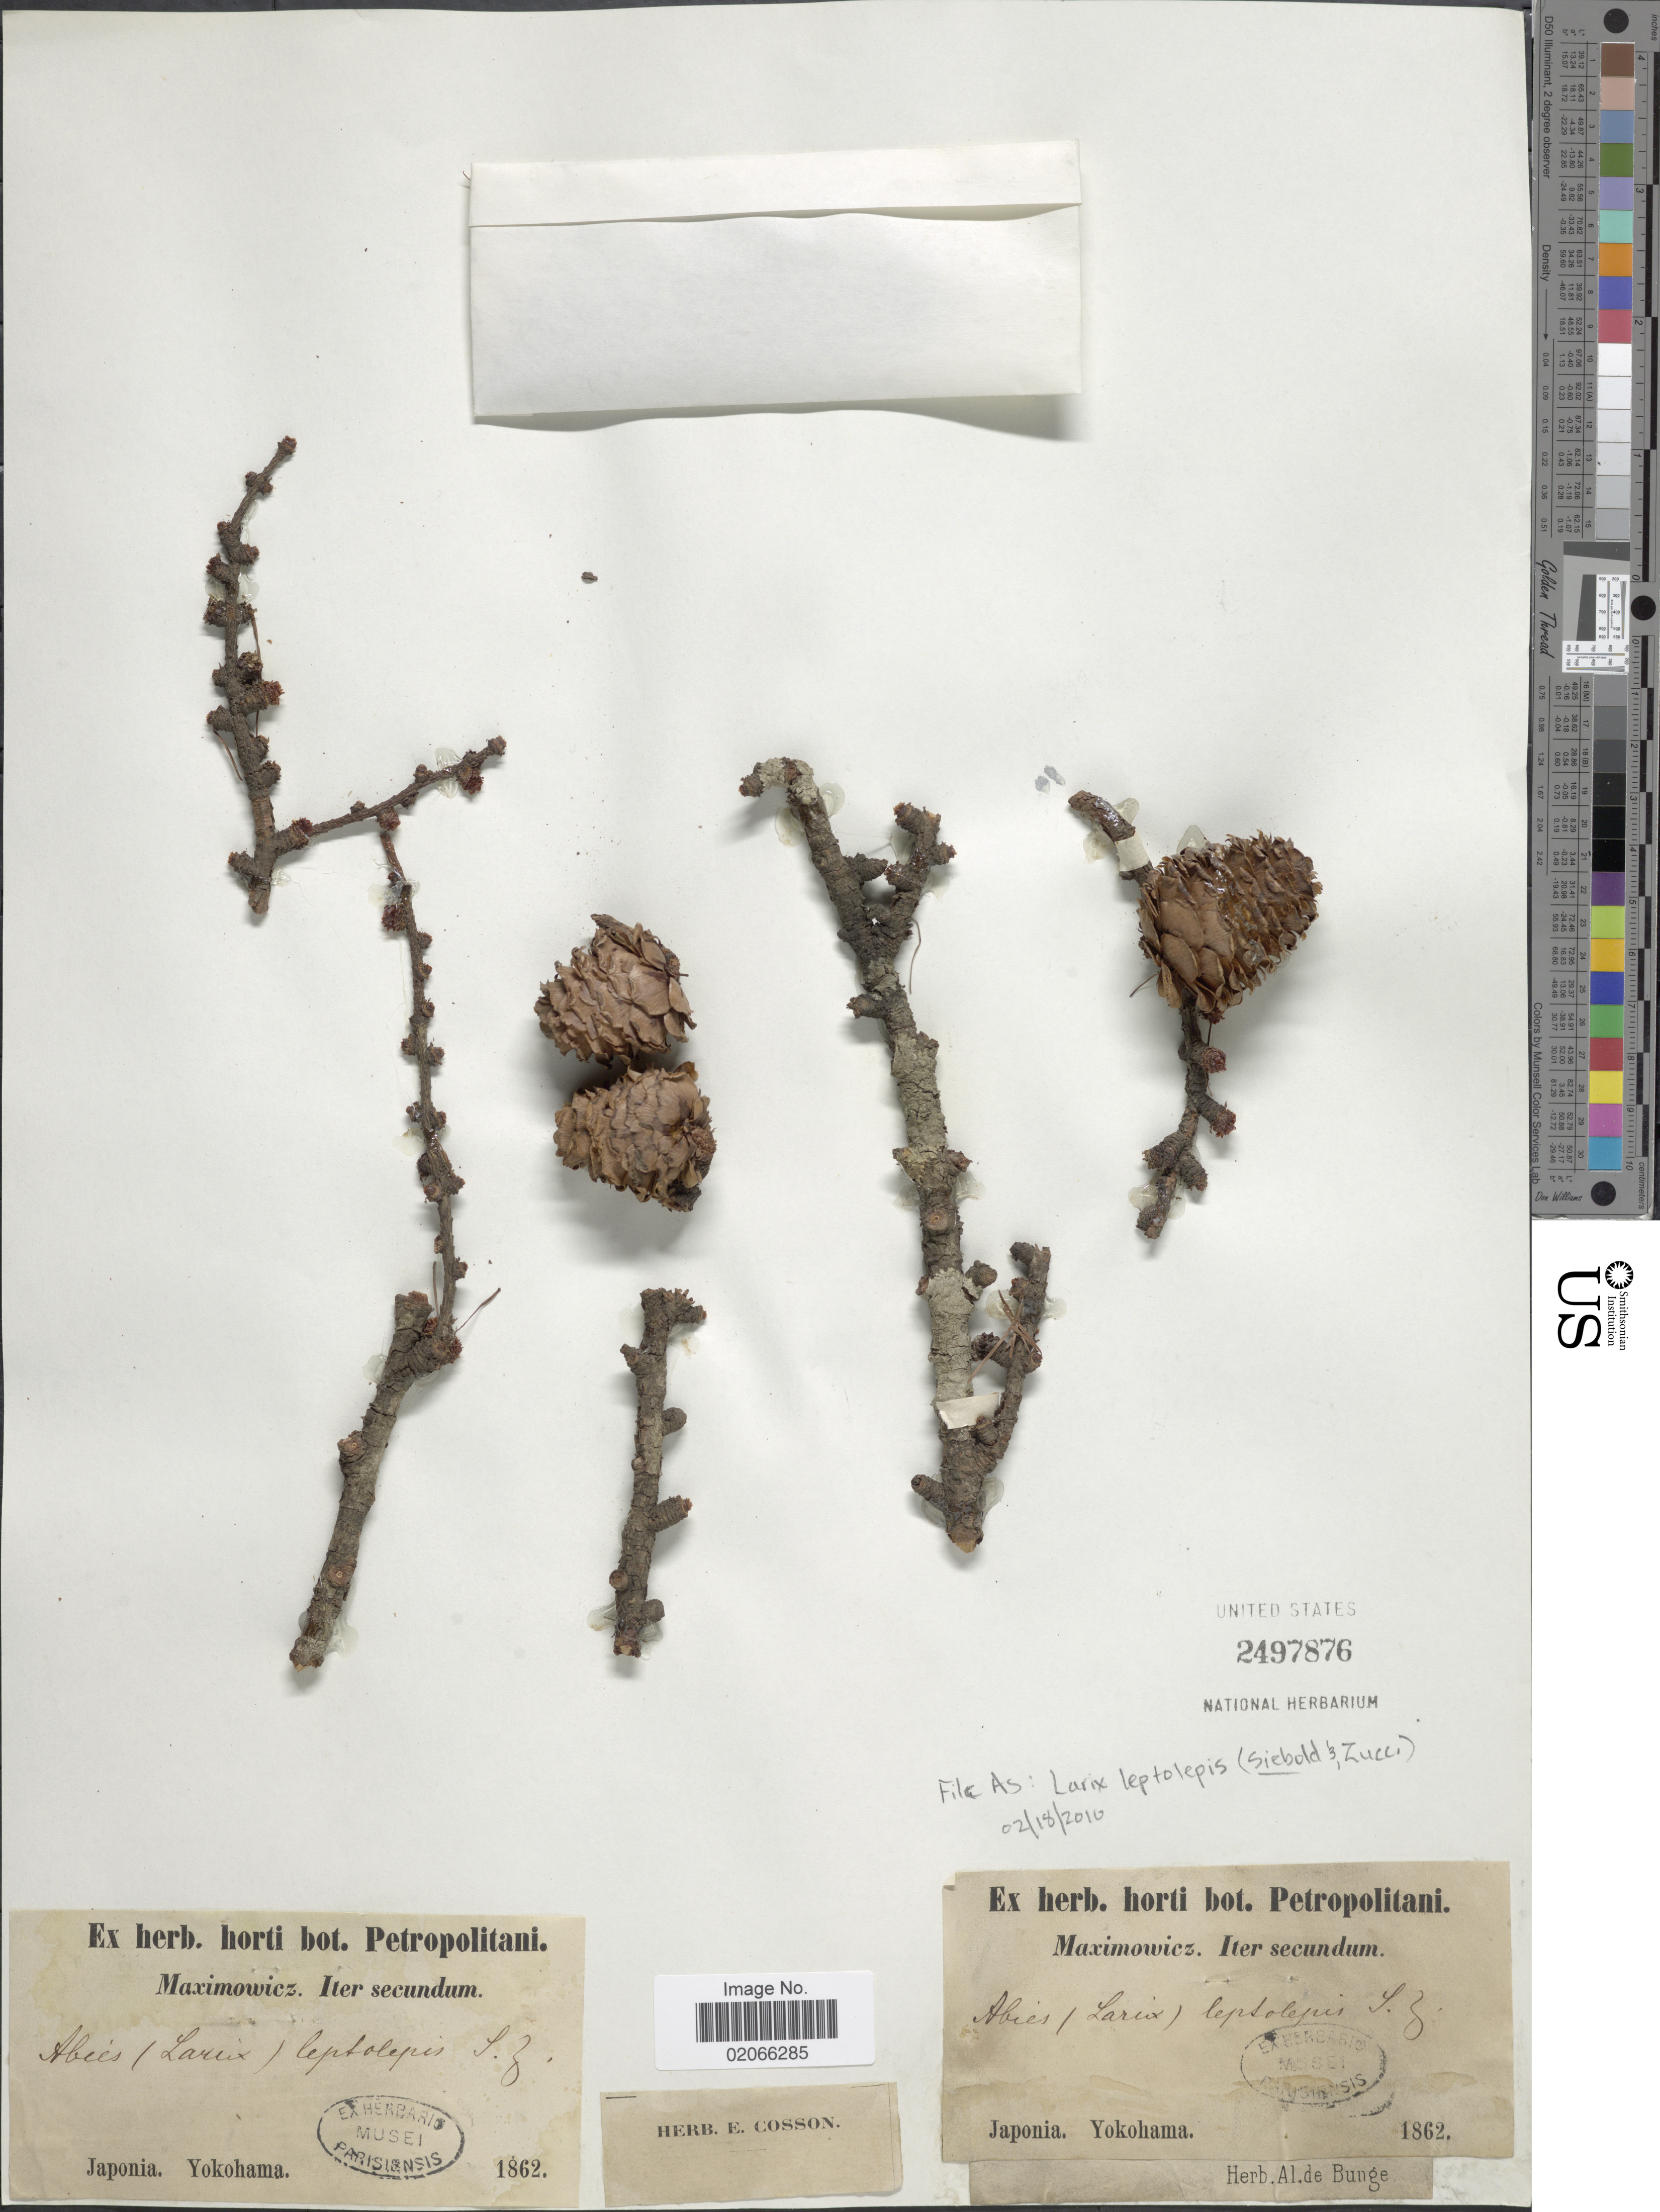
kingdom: Plantae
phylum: Tracheophyta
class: Pinopsida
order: Pinales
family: Pinaceae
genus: Larix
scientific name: Larix leptolepis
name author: (Siebold & Zucc.) Gordon & Glend.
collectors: Maximowicz, --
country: Japan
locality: Secundum, Yokohama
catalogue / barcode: US 2497876